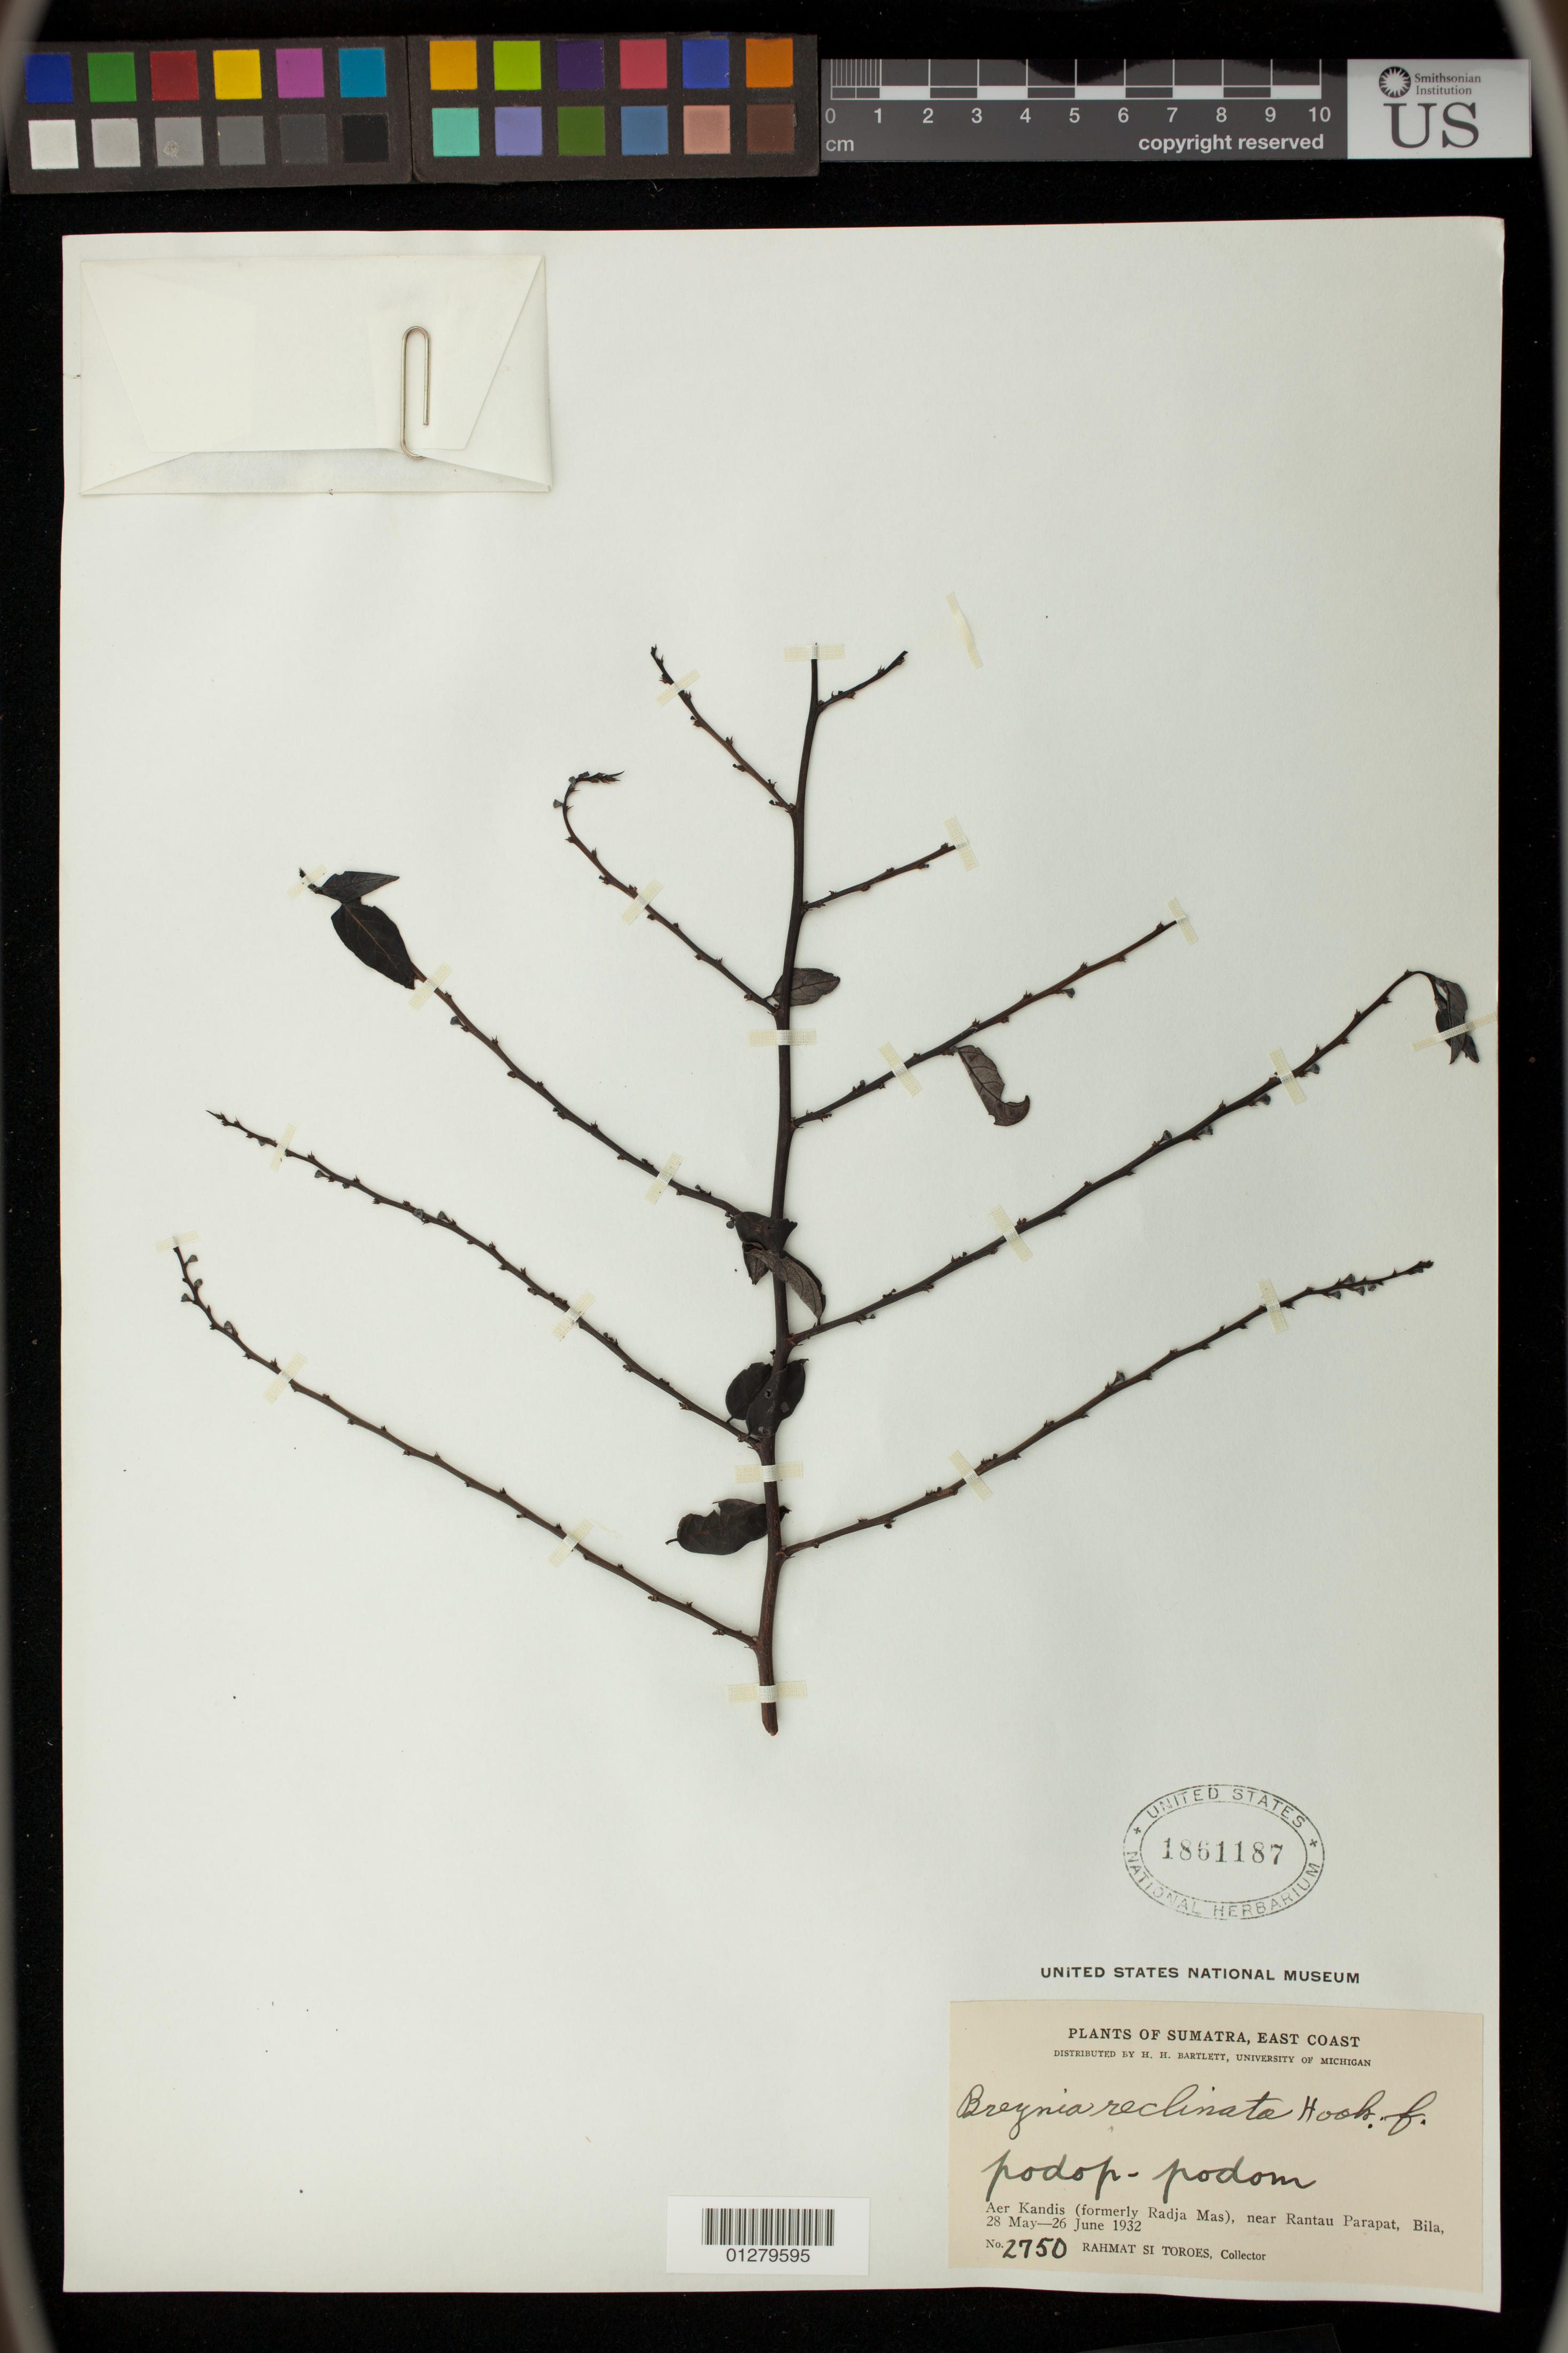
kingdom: Plantae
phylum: Tracheophyta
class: Magnoliopsida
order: Malpighiales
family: Phyllanthaceae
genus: Phyllanthus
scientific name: Phyllanthus reclinatus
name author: Roxb.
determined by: Wagner, W. L., (BOT), Smithsonian Institution - National Museum of Natural History (UNITED STATES)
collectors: Rahmat Si Boeea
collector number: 2750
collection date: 1932-05-28/1932-06-26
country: Indonesia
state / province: Sumatra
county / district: Sumatera Utara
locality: Aer Kandis (formally Radja Mas), near Rantau Parapat, Bila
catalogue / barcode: US 1861187